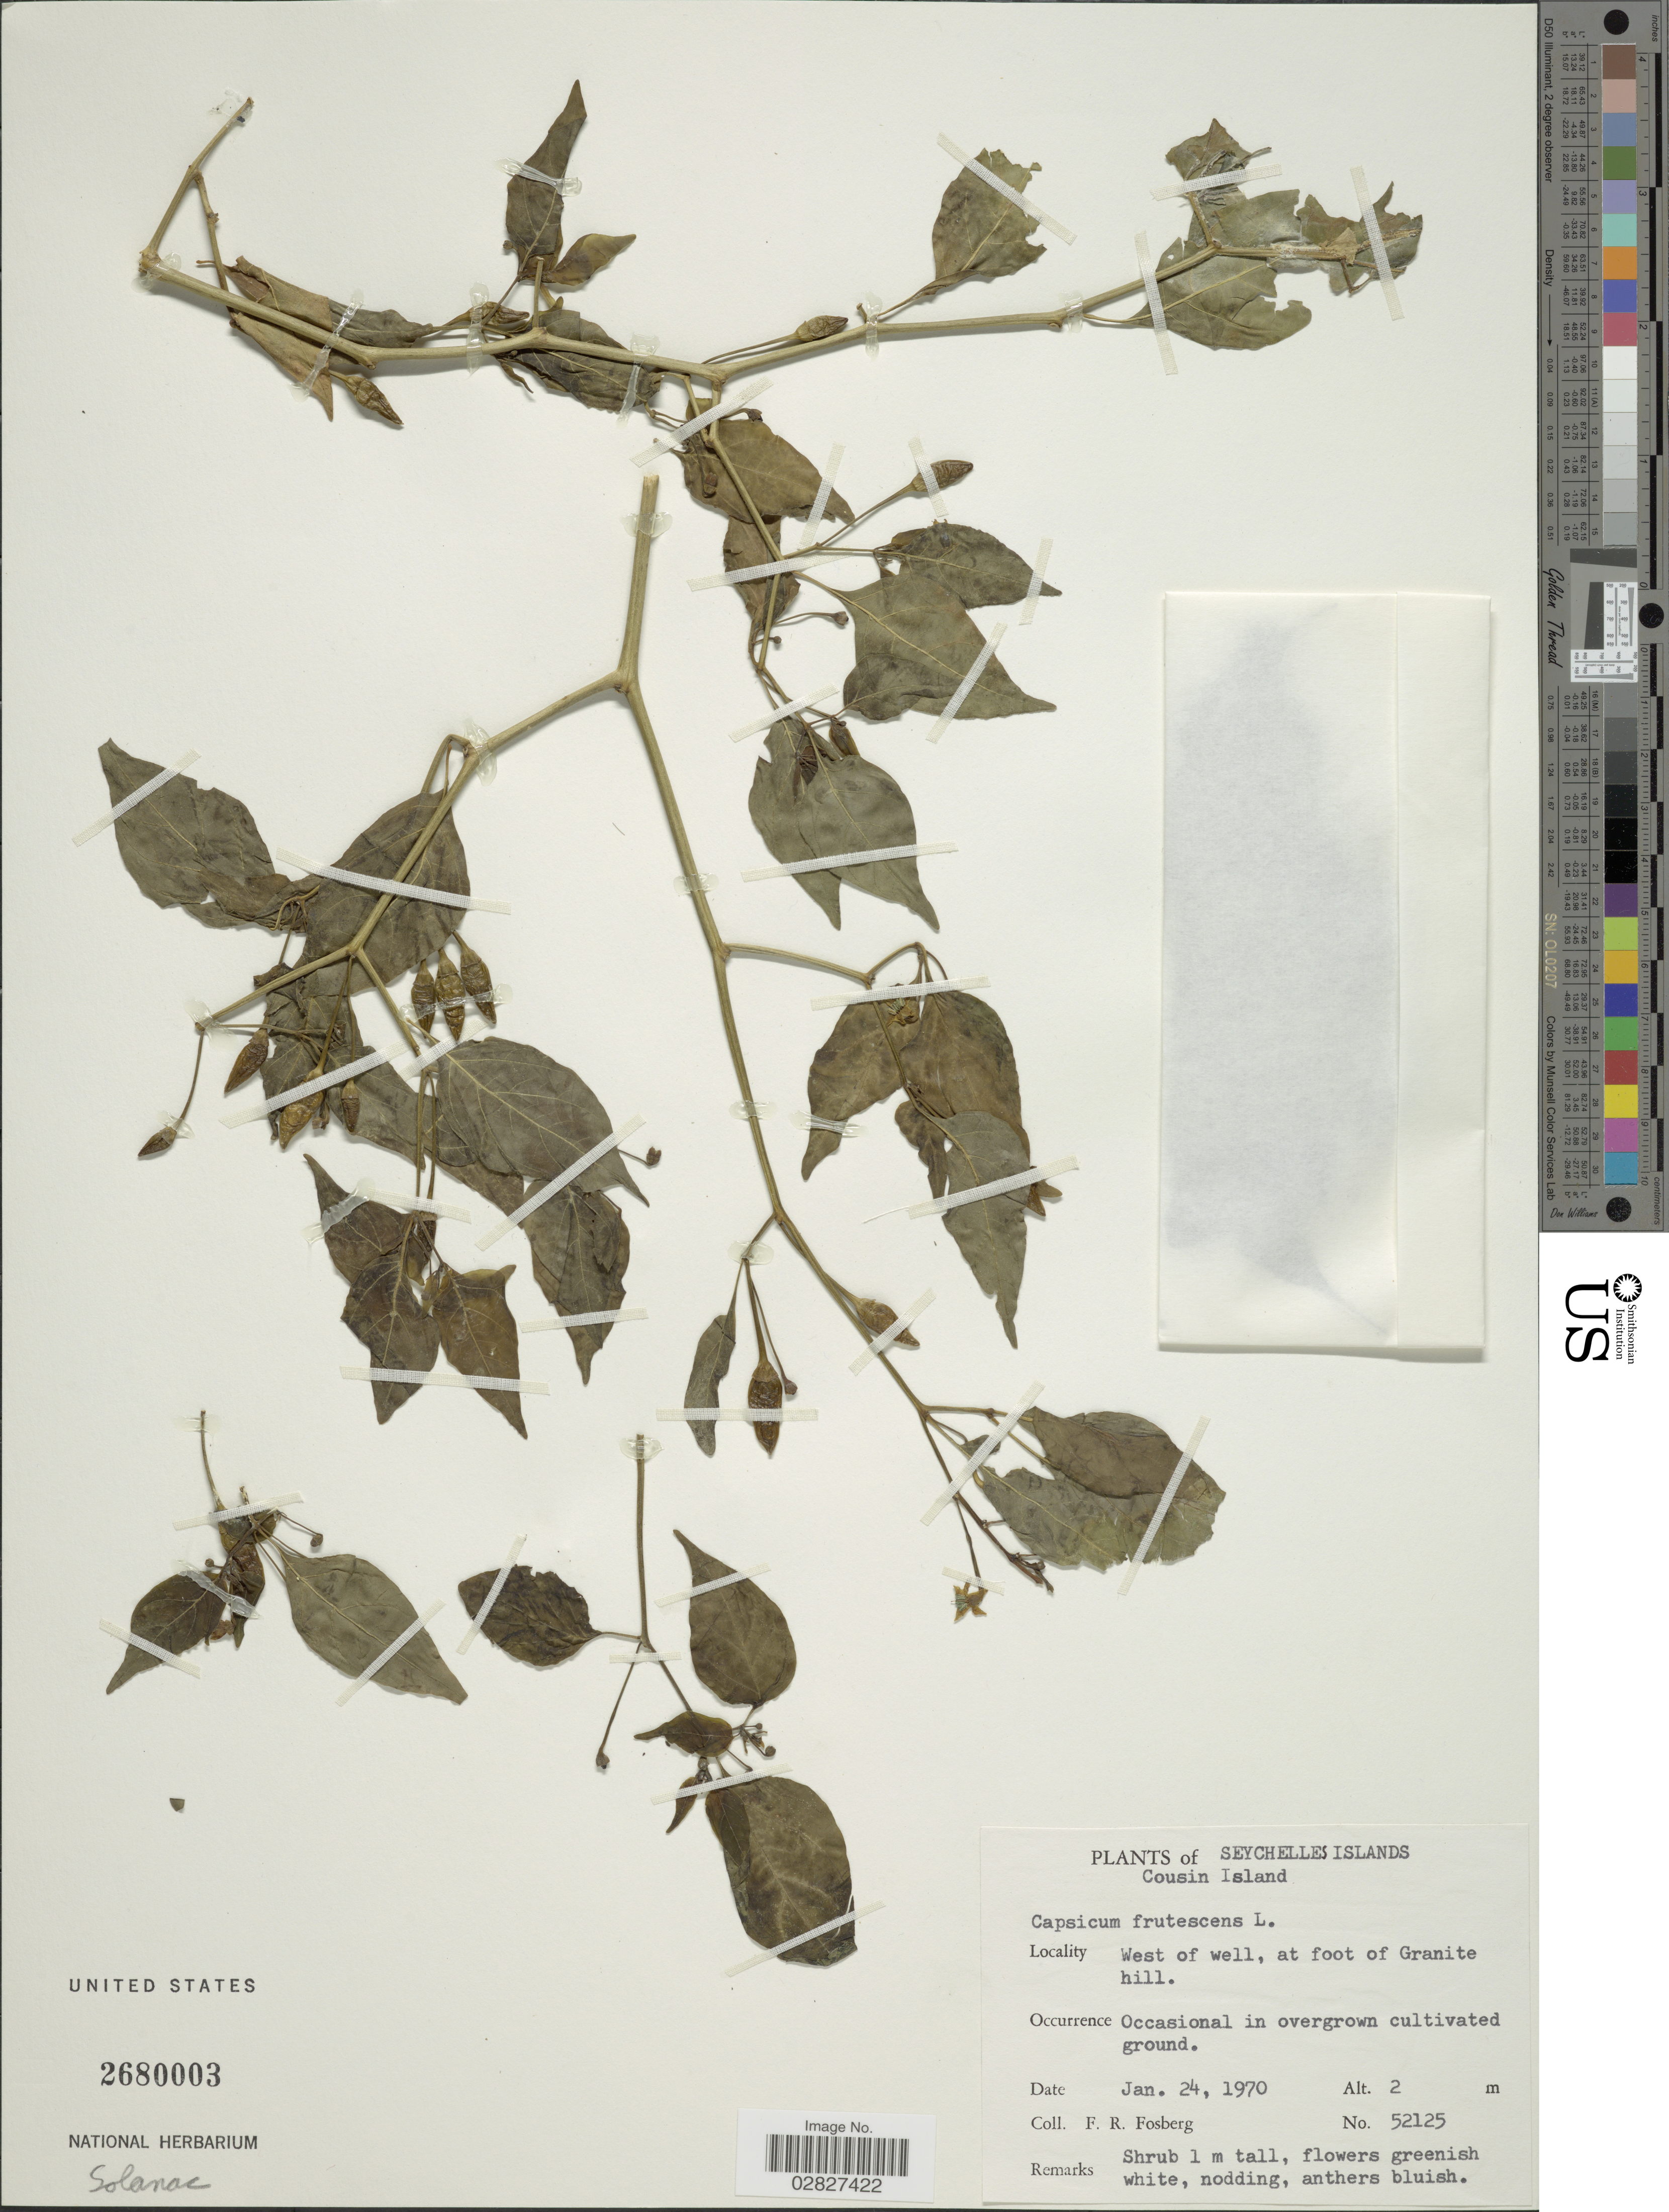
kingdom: Plantae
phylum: Tracheophyta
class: Magnoliopsida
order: Solanales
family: Solanaceae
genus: Capsicum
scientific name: Capsicum frutescens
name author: L.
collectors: F. R. Fosberg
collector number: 52125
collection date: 1970-01-24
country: Seychelles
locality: Seychelles Islands. Cousin Island. West of well, at foot of Granite hill.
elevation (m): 2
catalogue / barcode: US 2680003